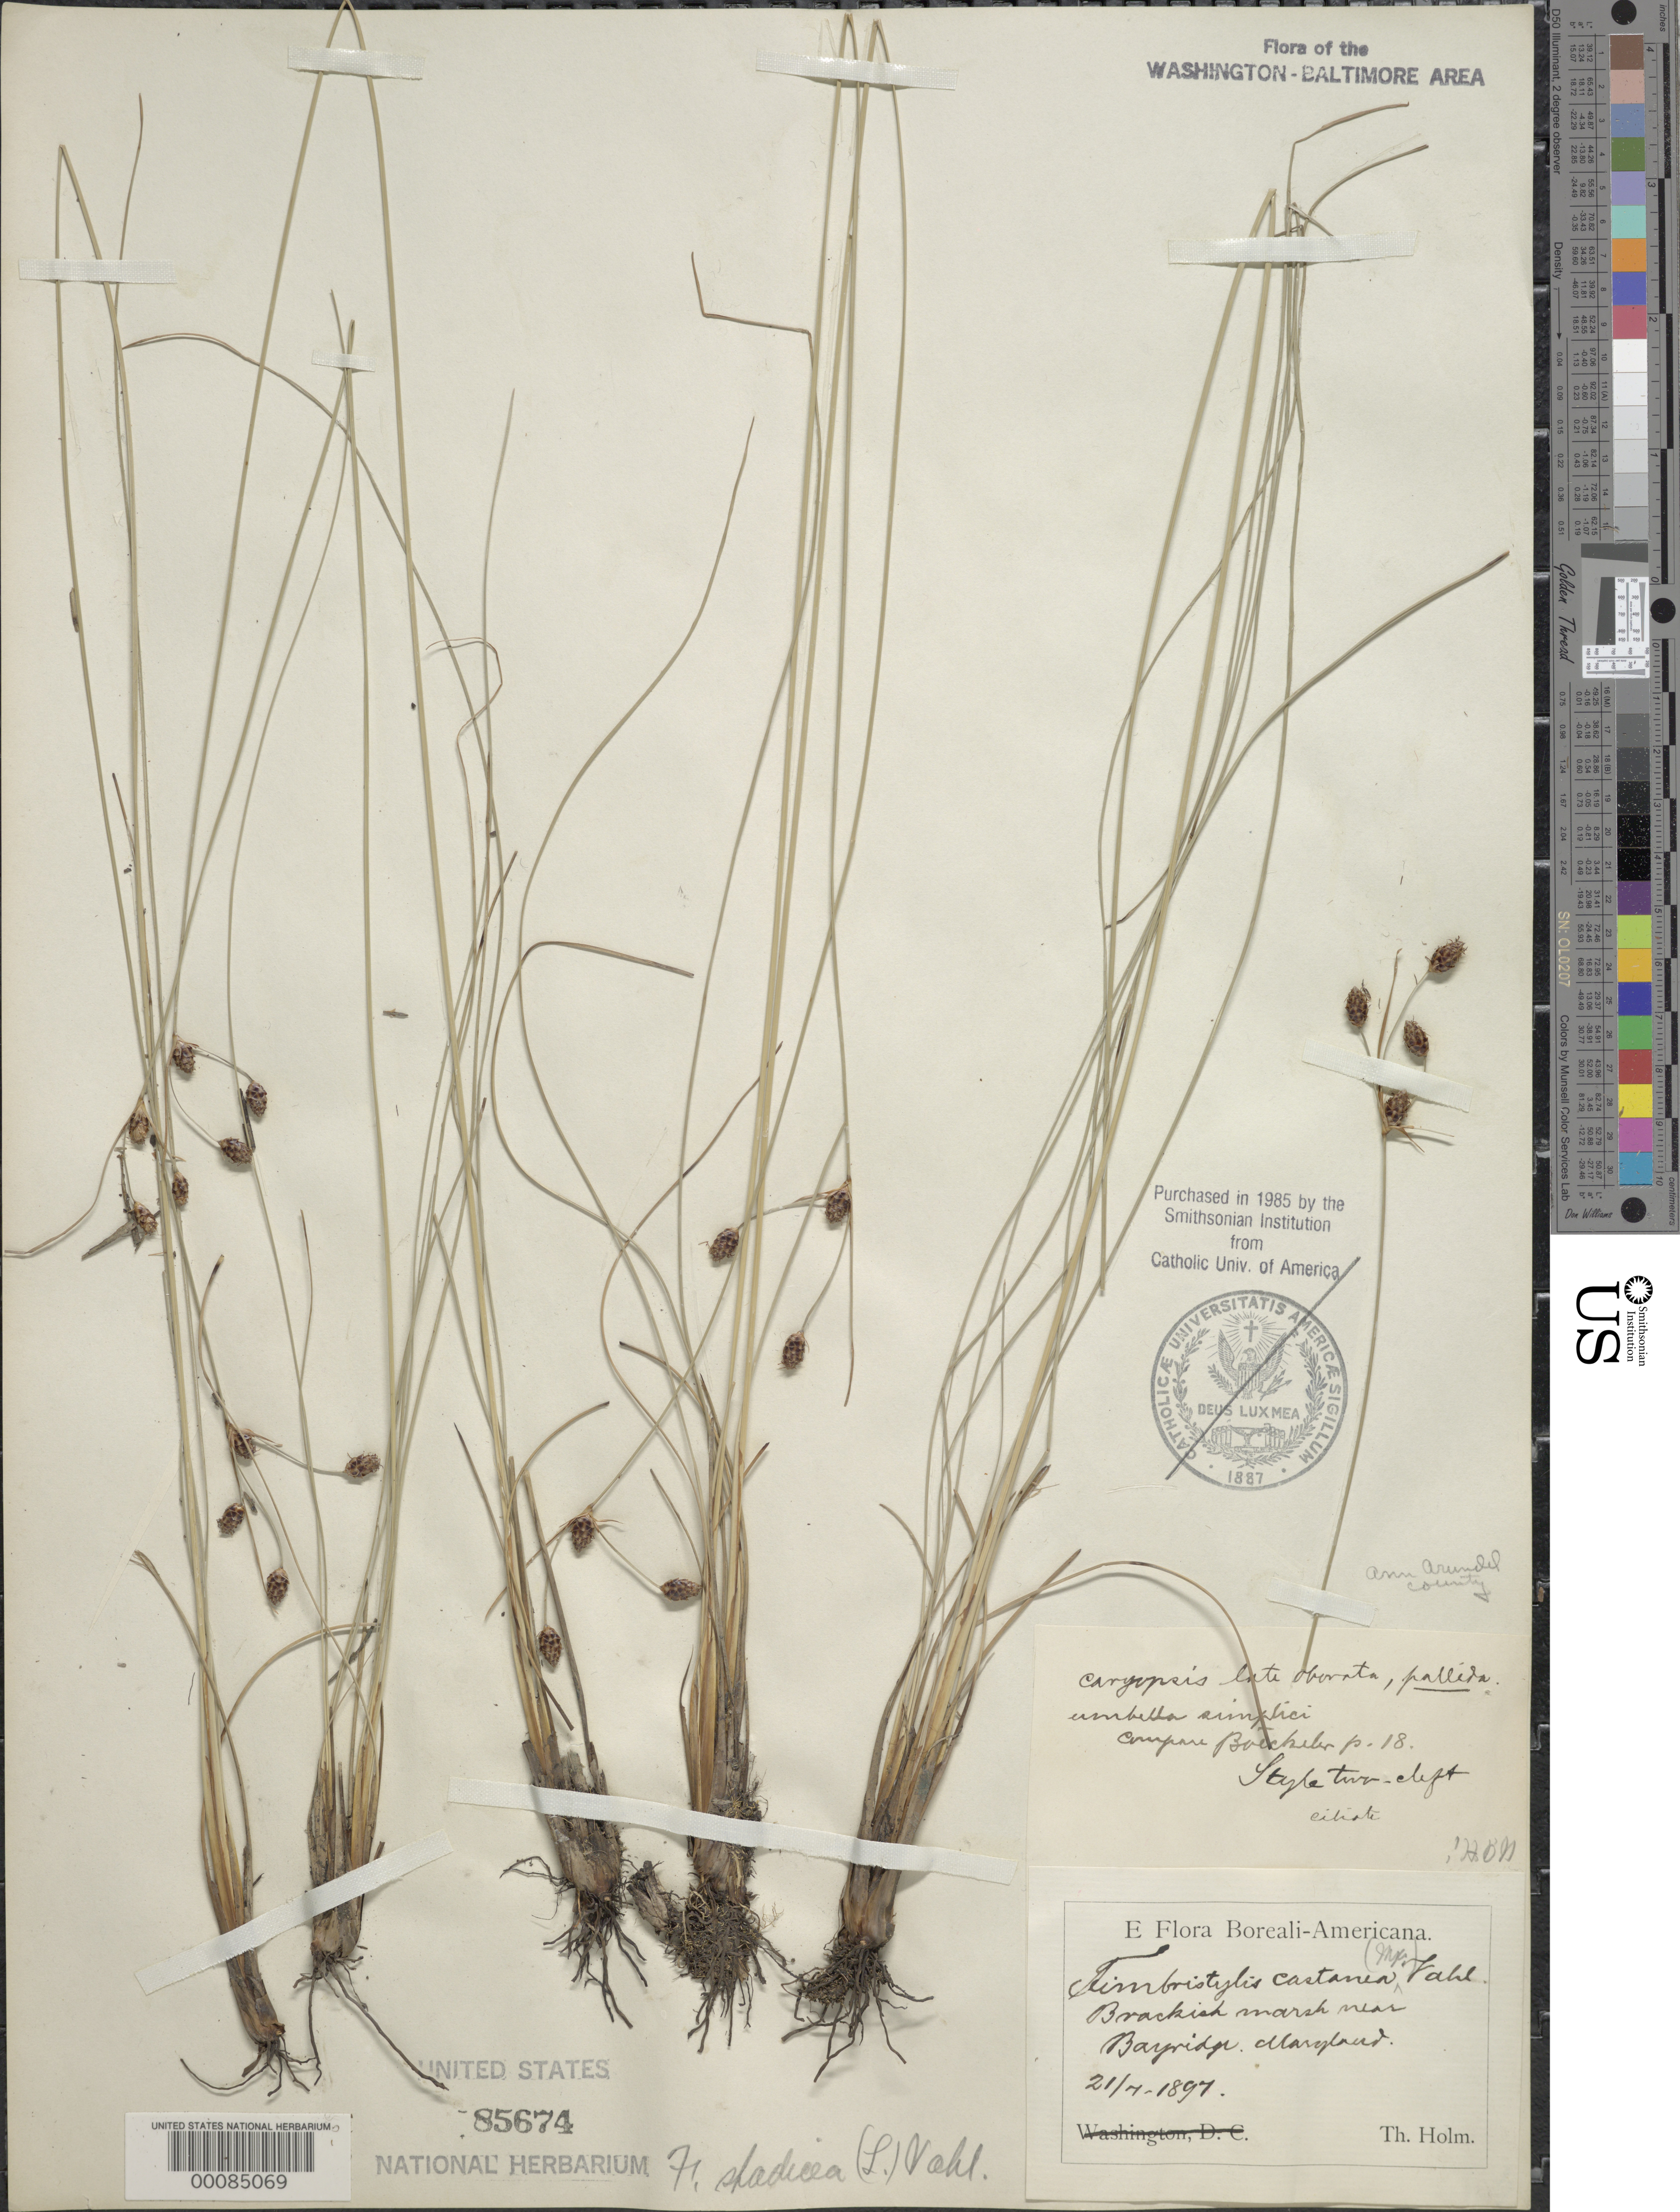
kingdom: Plantae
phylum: Tracheophyta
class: Liliopsida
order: Poales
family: Cyperaceae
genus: Fimbristylis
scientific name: Fimbristylis castanea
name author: (Michx.) Vahl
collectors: T. Holm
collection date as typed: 21 Jul 1897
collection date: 1897-07-21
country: United States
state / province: Maryland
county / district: Anne Arundel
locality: Near Bayridge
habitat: Brackish marsh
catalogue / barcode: US 85674